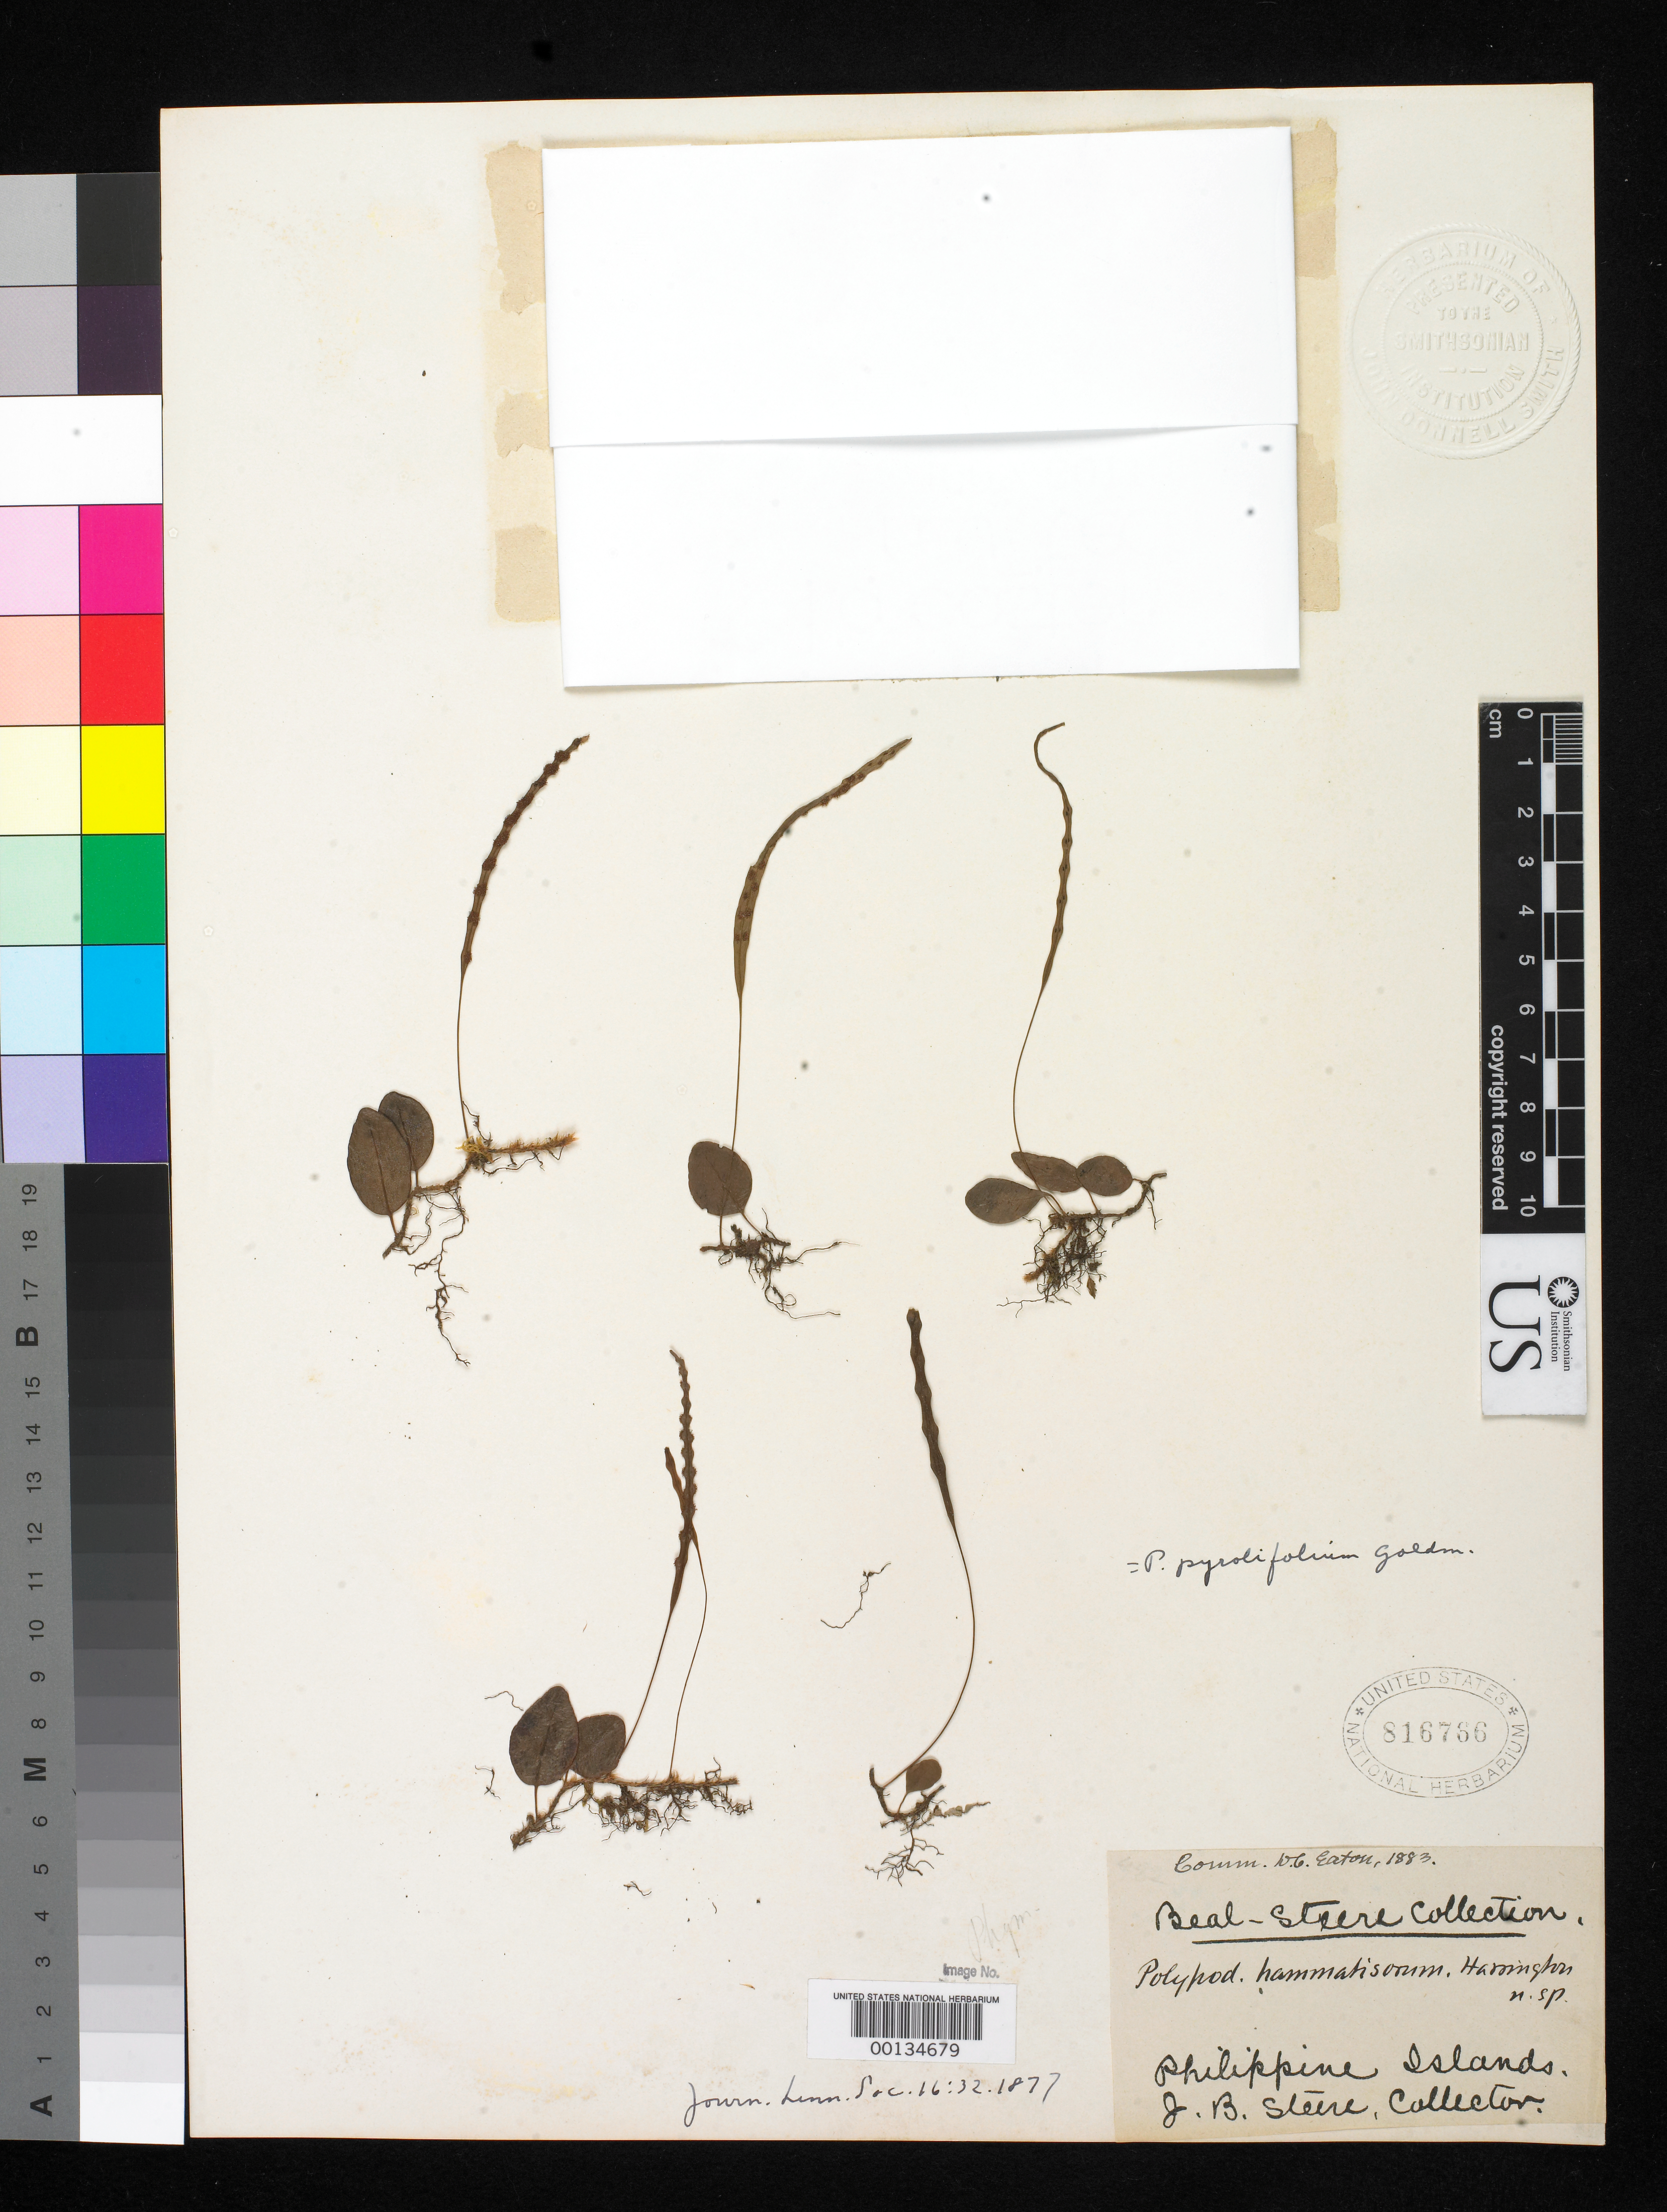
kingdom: Plantae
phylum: Tracheophyta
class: Polypodiopsida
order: Polypodiales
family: Polypodiaceae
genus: Polypodium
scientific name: Polypodium hammatisorum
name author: Harr.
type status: Type Collection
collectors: J. B. Steere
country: Philippines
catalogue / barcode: US 816766